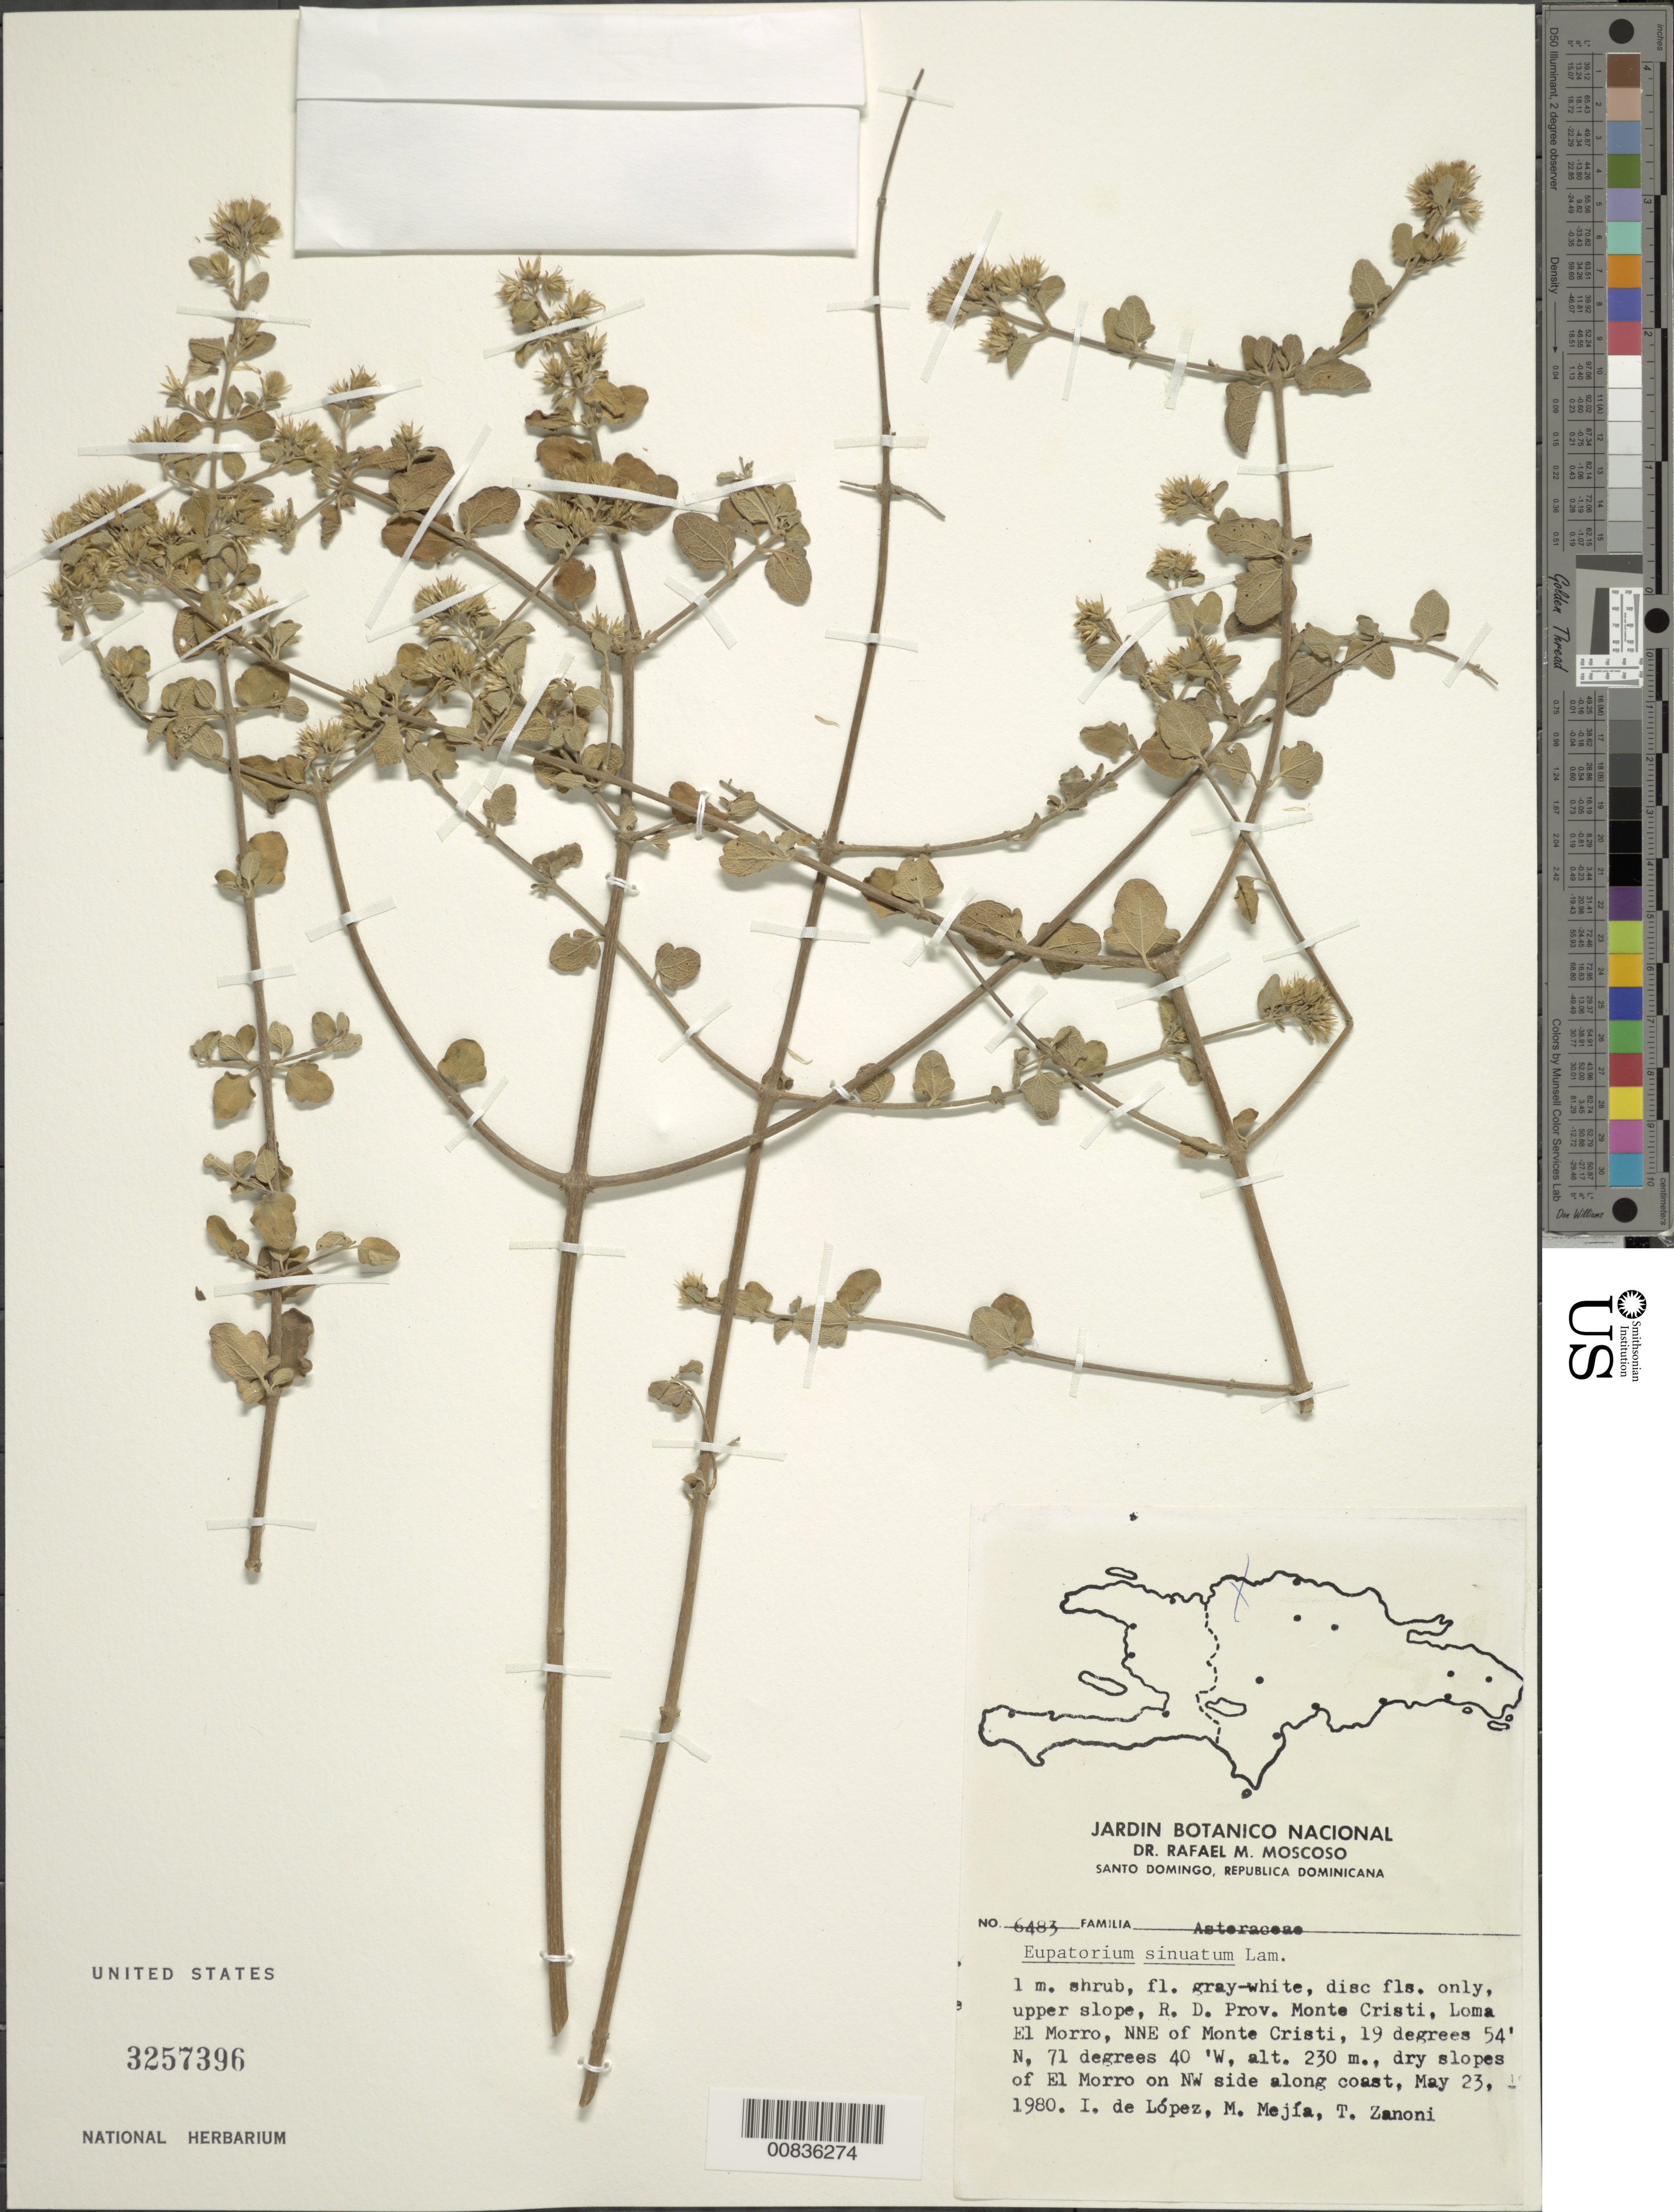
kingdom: Plantae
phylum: Tracheophyta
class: Magnoliopsida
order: Asterales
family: Asteraceae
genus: Chromolaena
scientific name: Chromolaena sinuata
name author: (Lam.) R.M. King & H. Rob.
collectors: I. López, M. Mejia & T. A. Zanoni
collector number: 6483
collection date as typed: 23 May 1980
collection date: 1980-05-23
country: Dominican Republic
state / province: Monte Cristi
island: Hispaniola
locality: Upper slope, Loma El Morro, NW side along coast, NNE of Montecristi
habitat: Dry slopes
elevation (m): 230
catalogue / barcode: US 3257396